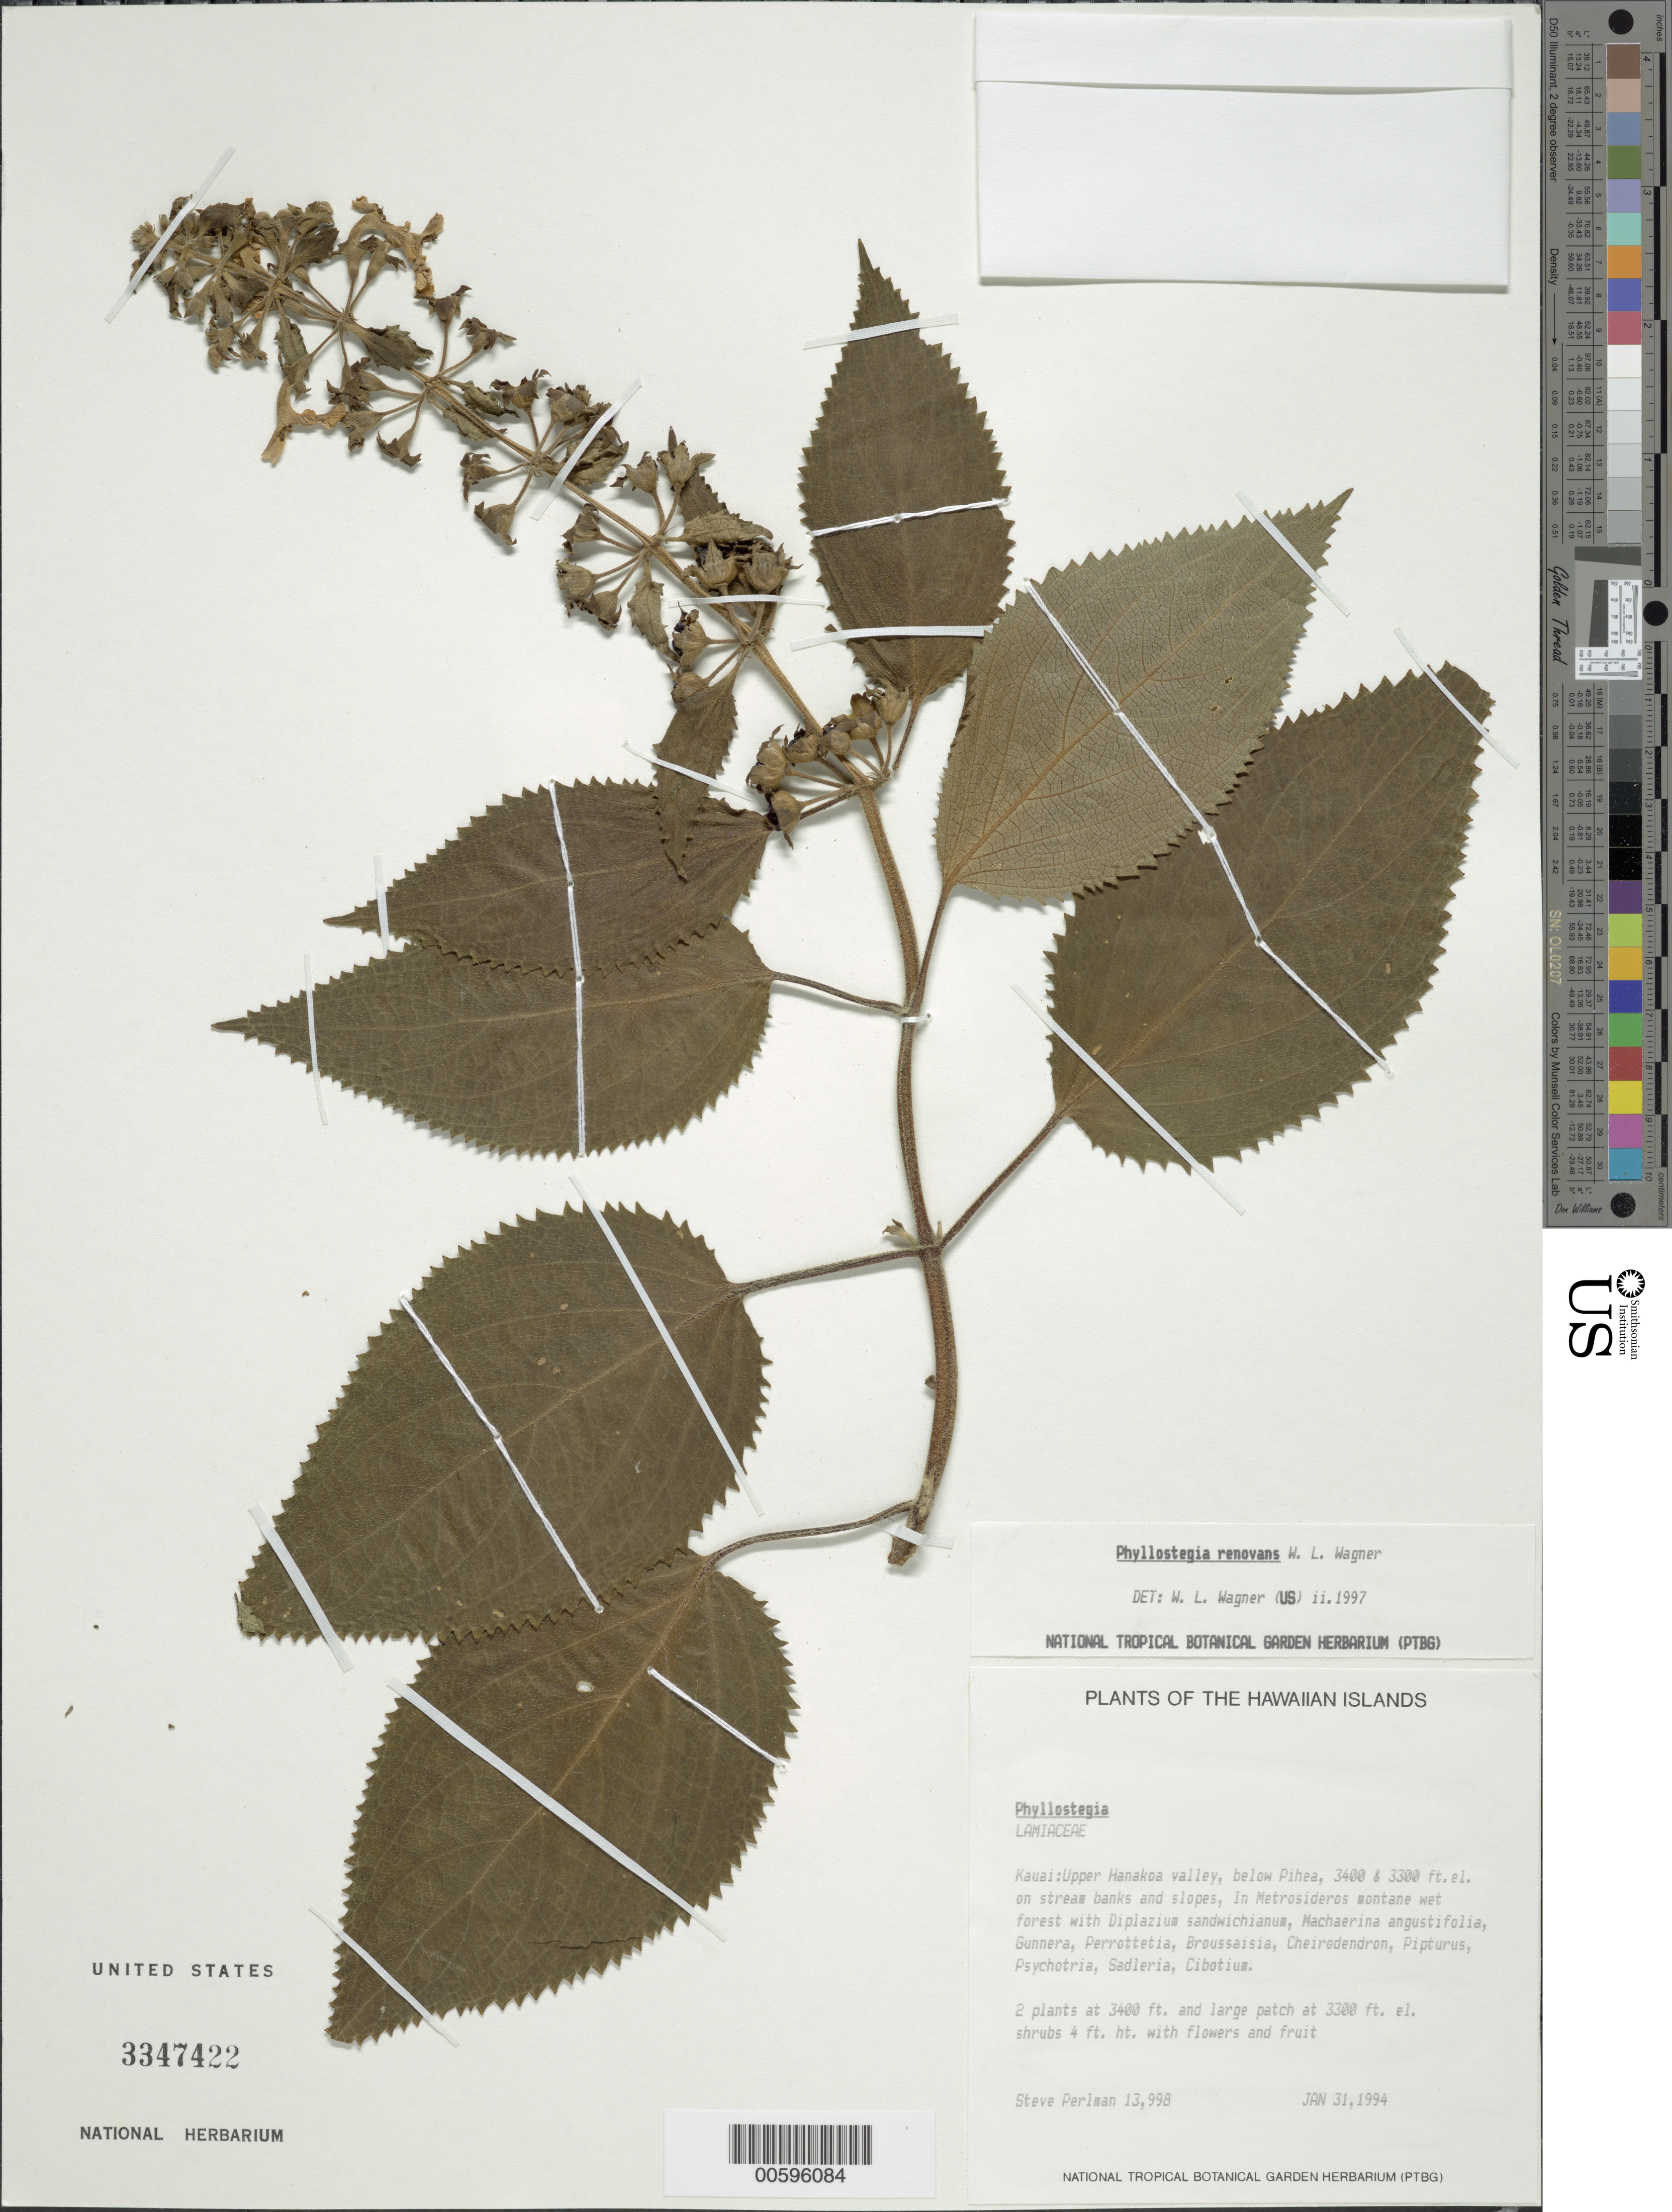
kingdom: Plantae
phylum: Tracheophyta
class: Magnoliopsida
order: Lamiales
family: Lamiaceae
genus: Phyllostegia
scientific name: Phyllostegia renovans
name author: W.L. Wagner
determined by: Wagner, W. L., (BOT), Smithsonian Institution - National Museum of Natural History (UNITED STATES)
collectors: S. P. Perlman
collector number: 13998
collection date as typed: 31 Jan 1994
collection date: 1994-01-31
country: United States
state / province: Hawaii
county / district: Kauai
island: Kaua'i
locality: Upper Hanakoa valley, below Pihea.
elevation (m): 1036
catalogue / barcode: US 3347422